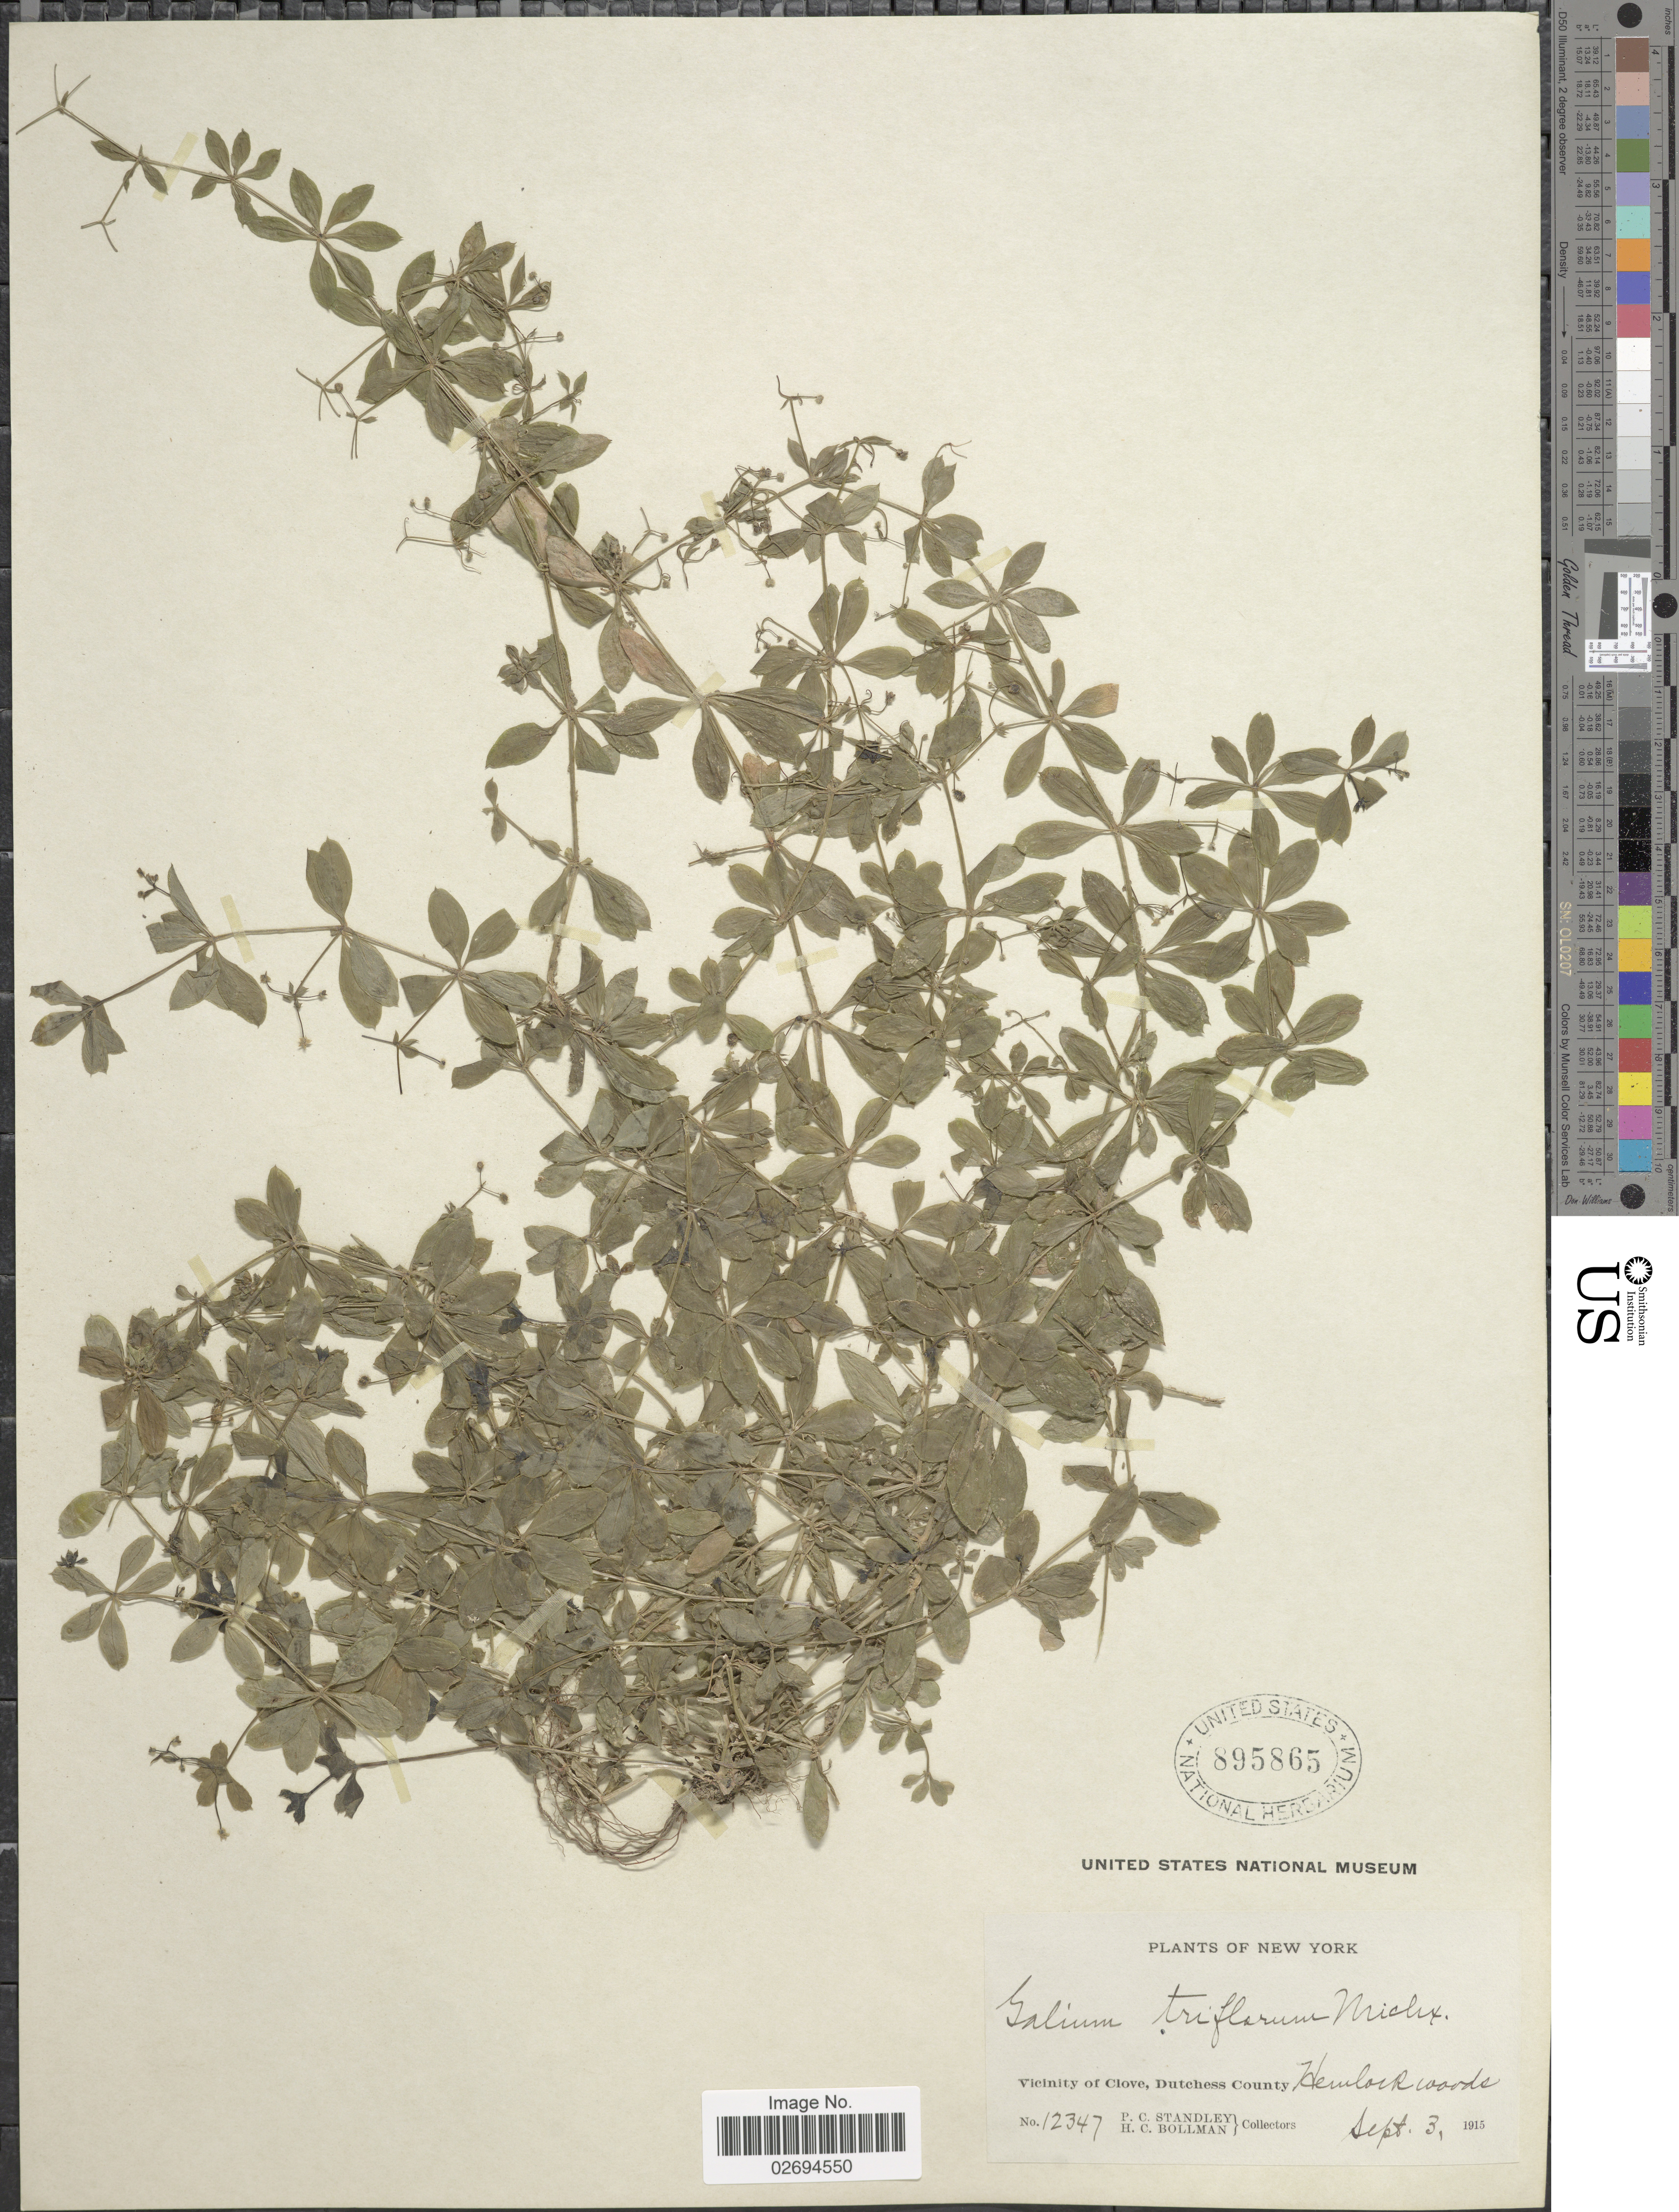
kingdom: Plantae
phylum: Tracheophyta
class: Magnoliopsida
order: Gentianales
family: Rubiaceae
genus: Galium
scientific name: Galium triflorum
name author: Michx.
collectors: P. C. Standley & H. C. Bollman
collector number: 12347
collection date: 1915-09-03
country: United States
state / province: New York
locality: Vicinity of Clove, Dutchess County. Hemlock woods.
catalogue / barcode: US 895865